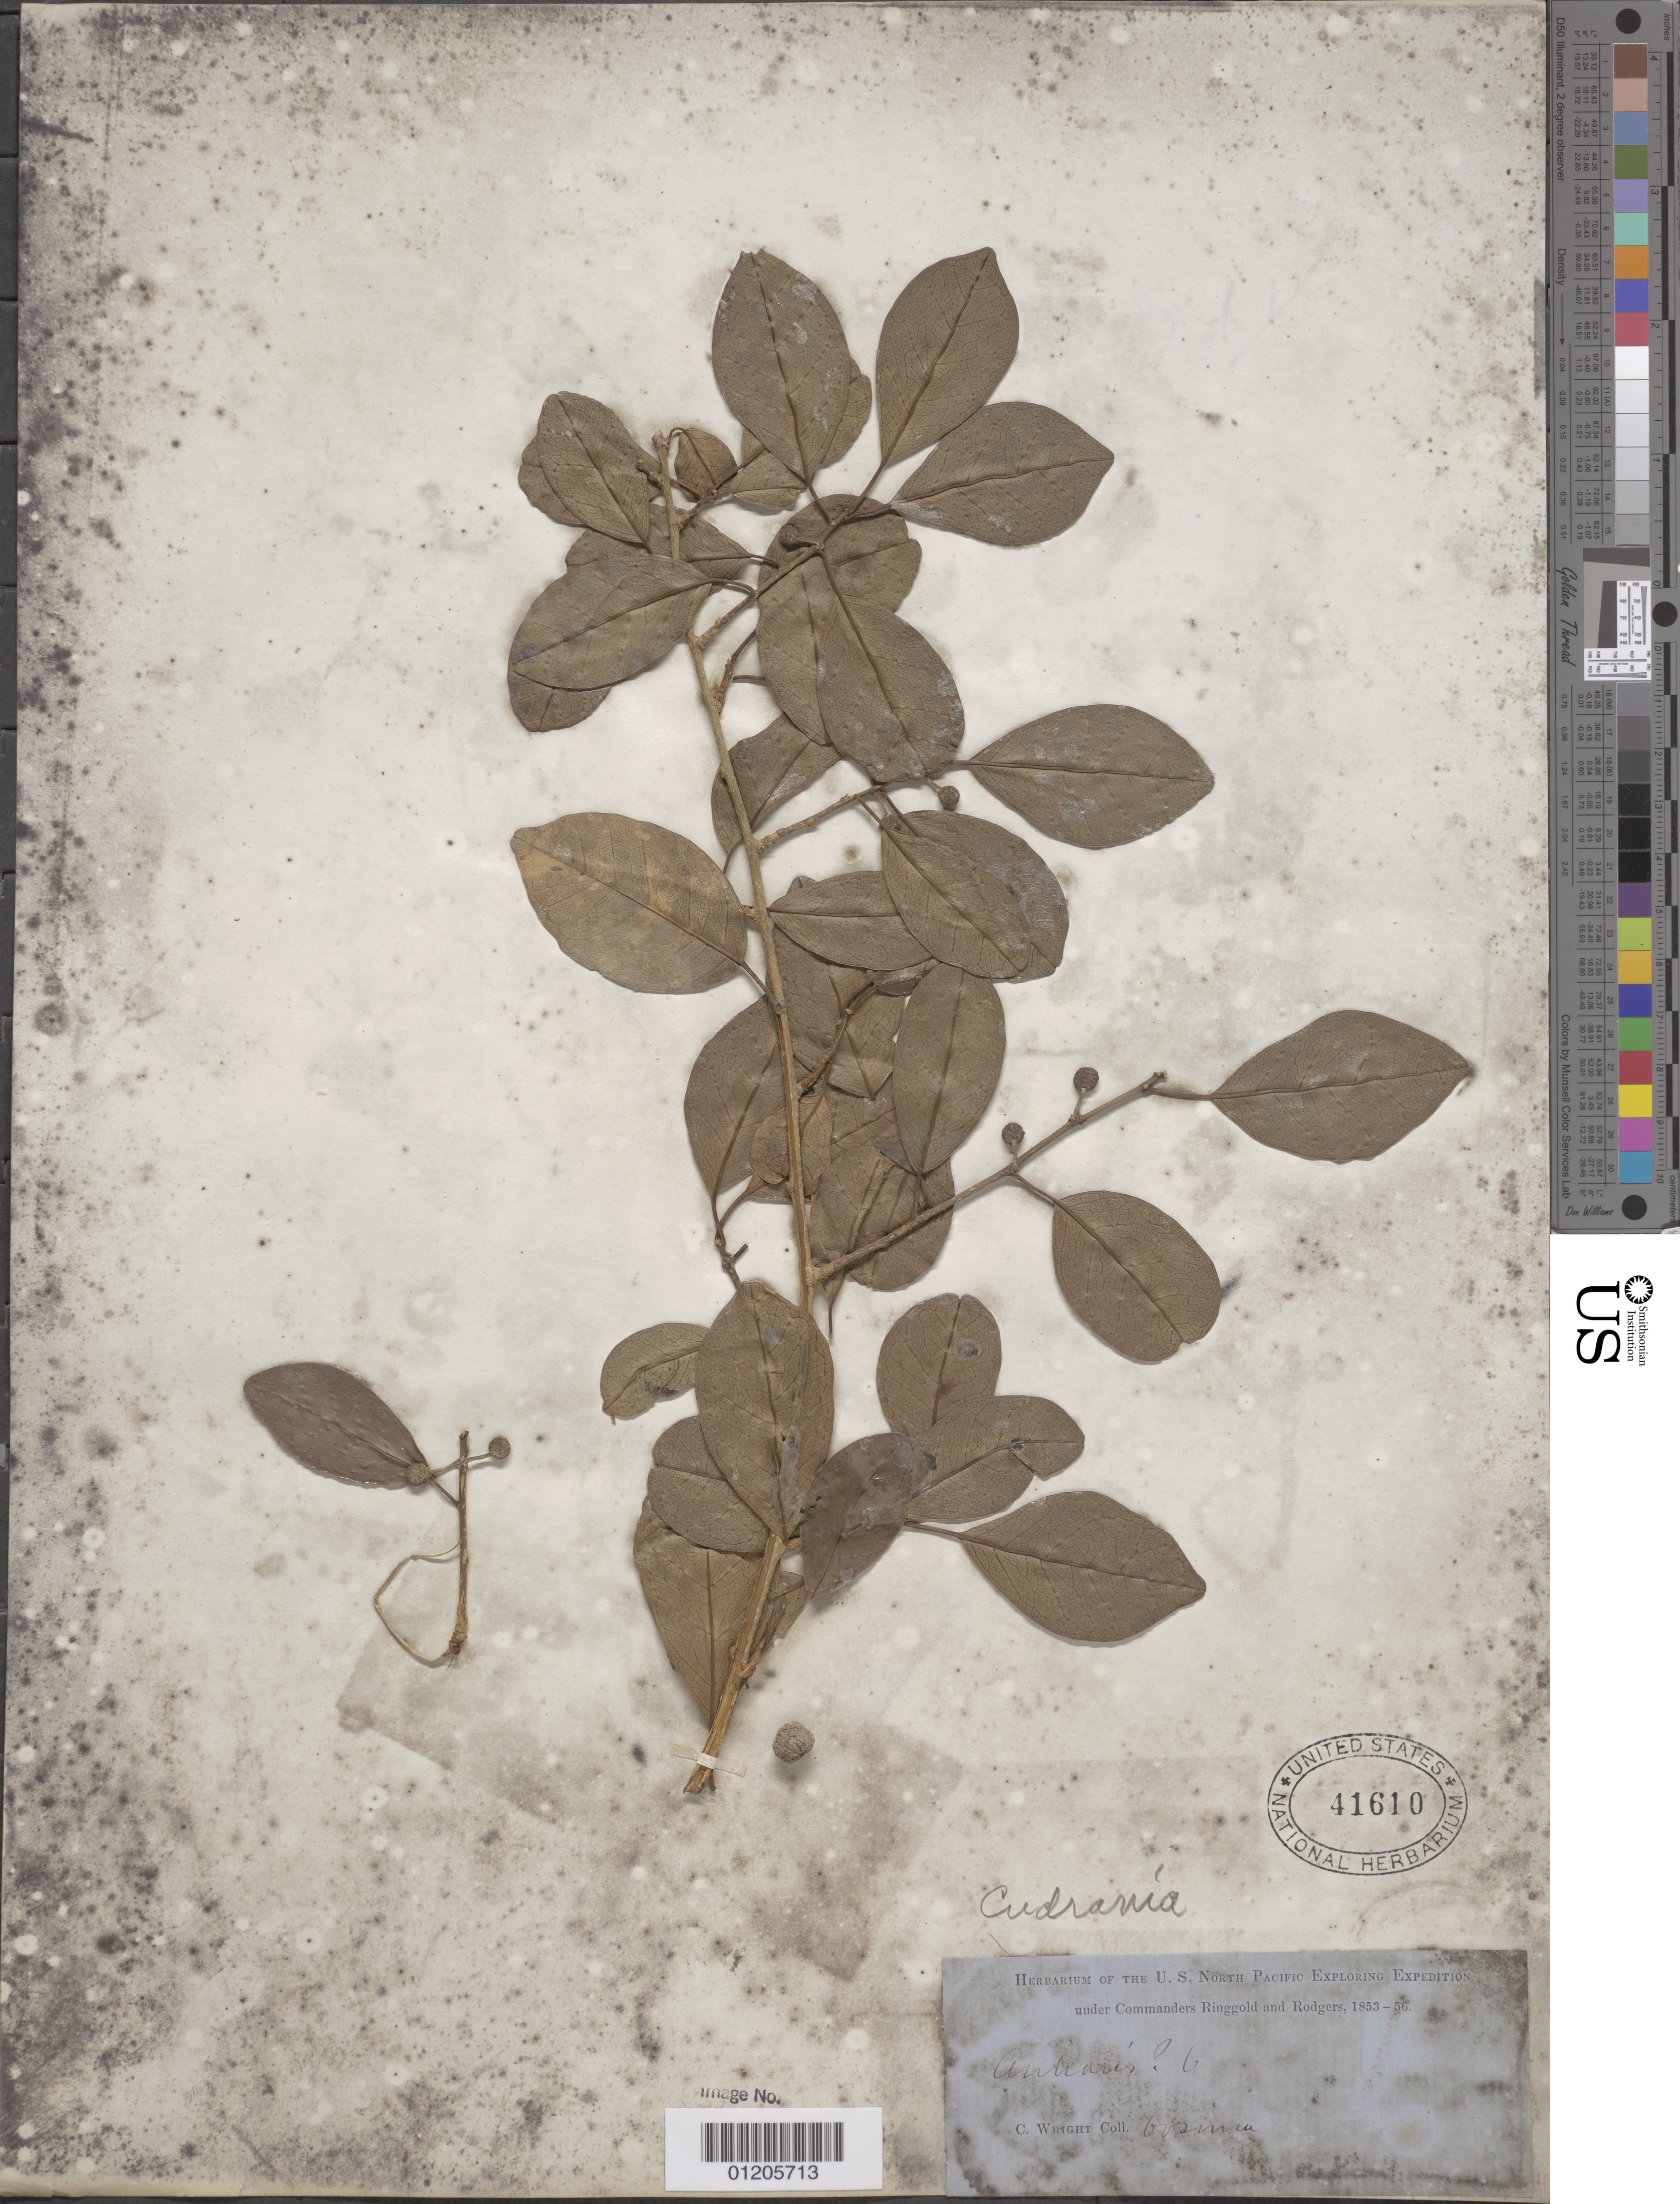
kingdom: Plantae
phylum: Tracheophyta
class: Magnoliopsida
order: Rosales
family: Moraceae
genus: Maclura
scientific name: Maclura sp.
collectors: C. Wright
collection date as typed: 1853 to -- -- 1856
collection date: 1853/1856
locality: Gosima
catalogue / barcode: US 41610